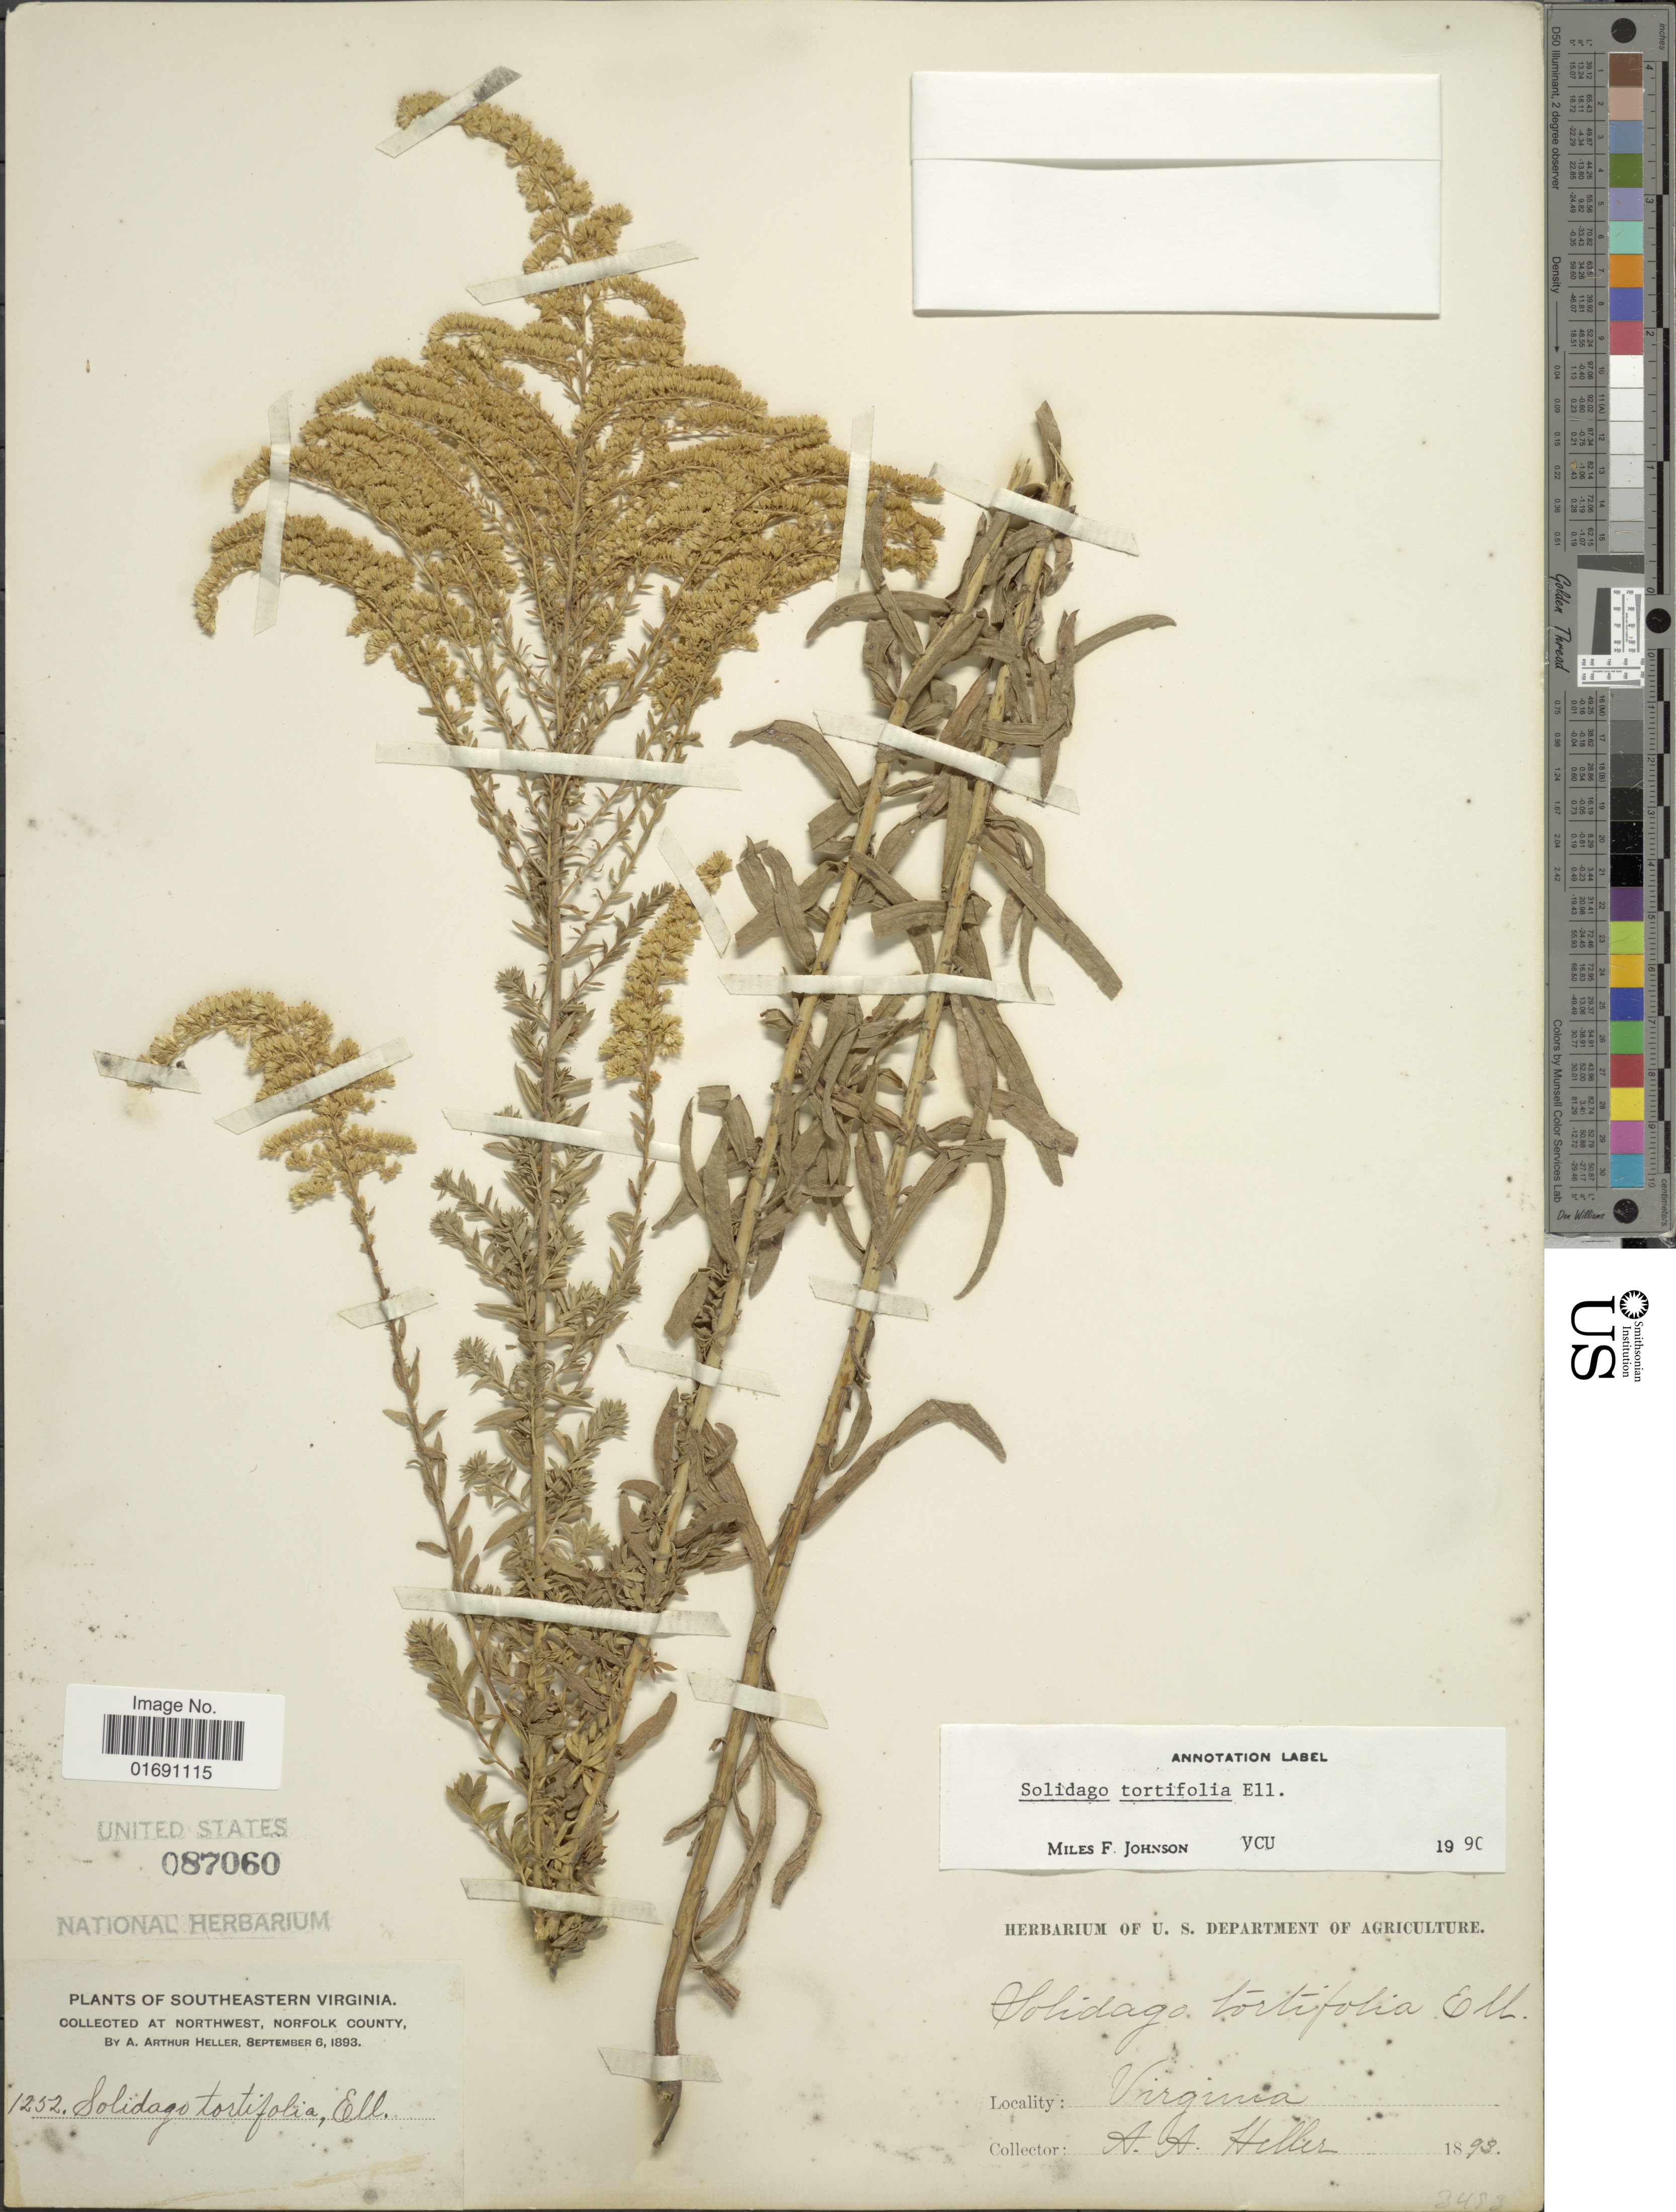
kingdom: Plantae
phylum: Tracheophyta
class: Magnoliopsida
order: Asterales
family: Asteraceae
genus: Solidago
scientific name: Solidago tortifolia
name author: Elliott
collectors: A. A. Heller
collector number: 1252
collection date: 1893-09-06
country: United States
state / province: Virginia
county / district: City of Norfolk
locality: Southeastern Virginia, at Northwest, Norfolk County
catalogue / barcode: US 87060